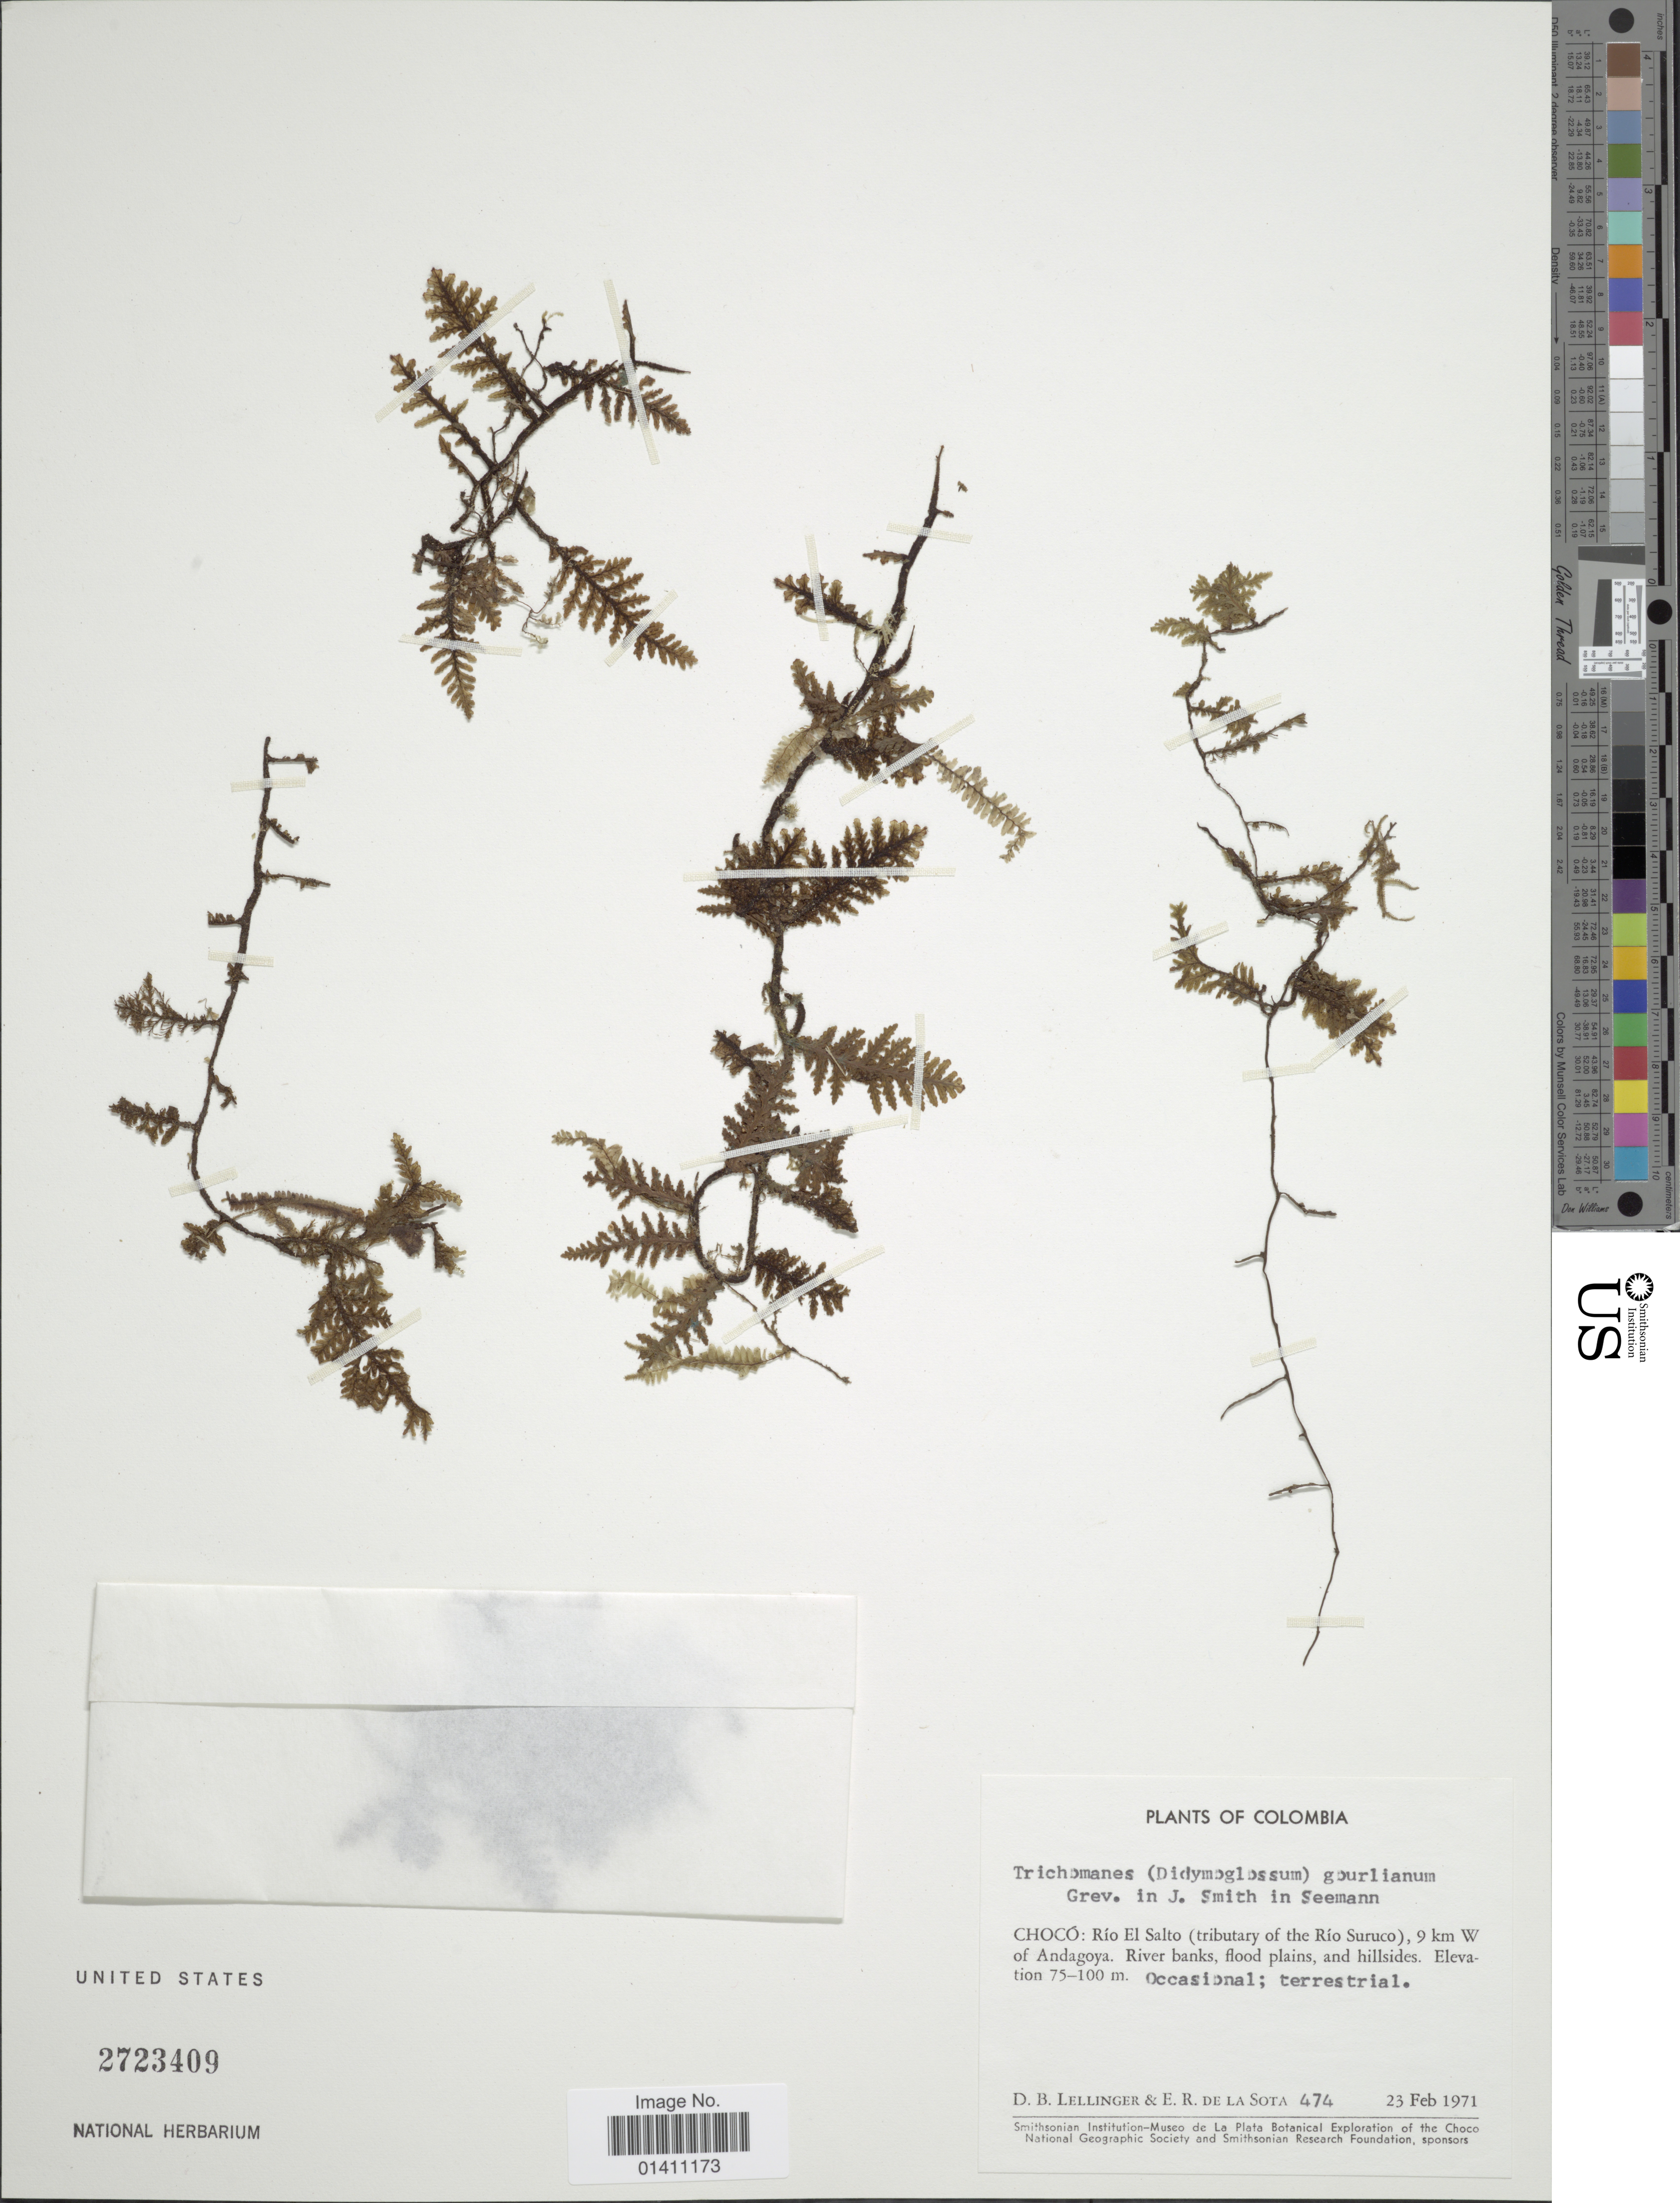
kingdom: Plantae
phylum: Tracheophyta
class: Polypodiopsida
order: Hymenophyllales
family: Hymenophyllaceae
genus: Didymoglossum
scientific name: Didymoglossum gourlianum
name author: (Grev. ex J. Sm.) Pic. Serm.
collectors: D. B. Lellinger & E. R. de la Sota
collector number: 474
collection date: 1971-02-23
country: Colombia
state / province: Chocó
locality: Rio El Salto (tributary of the Rio Suruco), 9 km W of Andagoya).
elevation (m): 75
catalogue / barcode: US 2723409